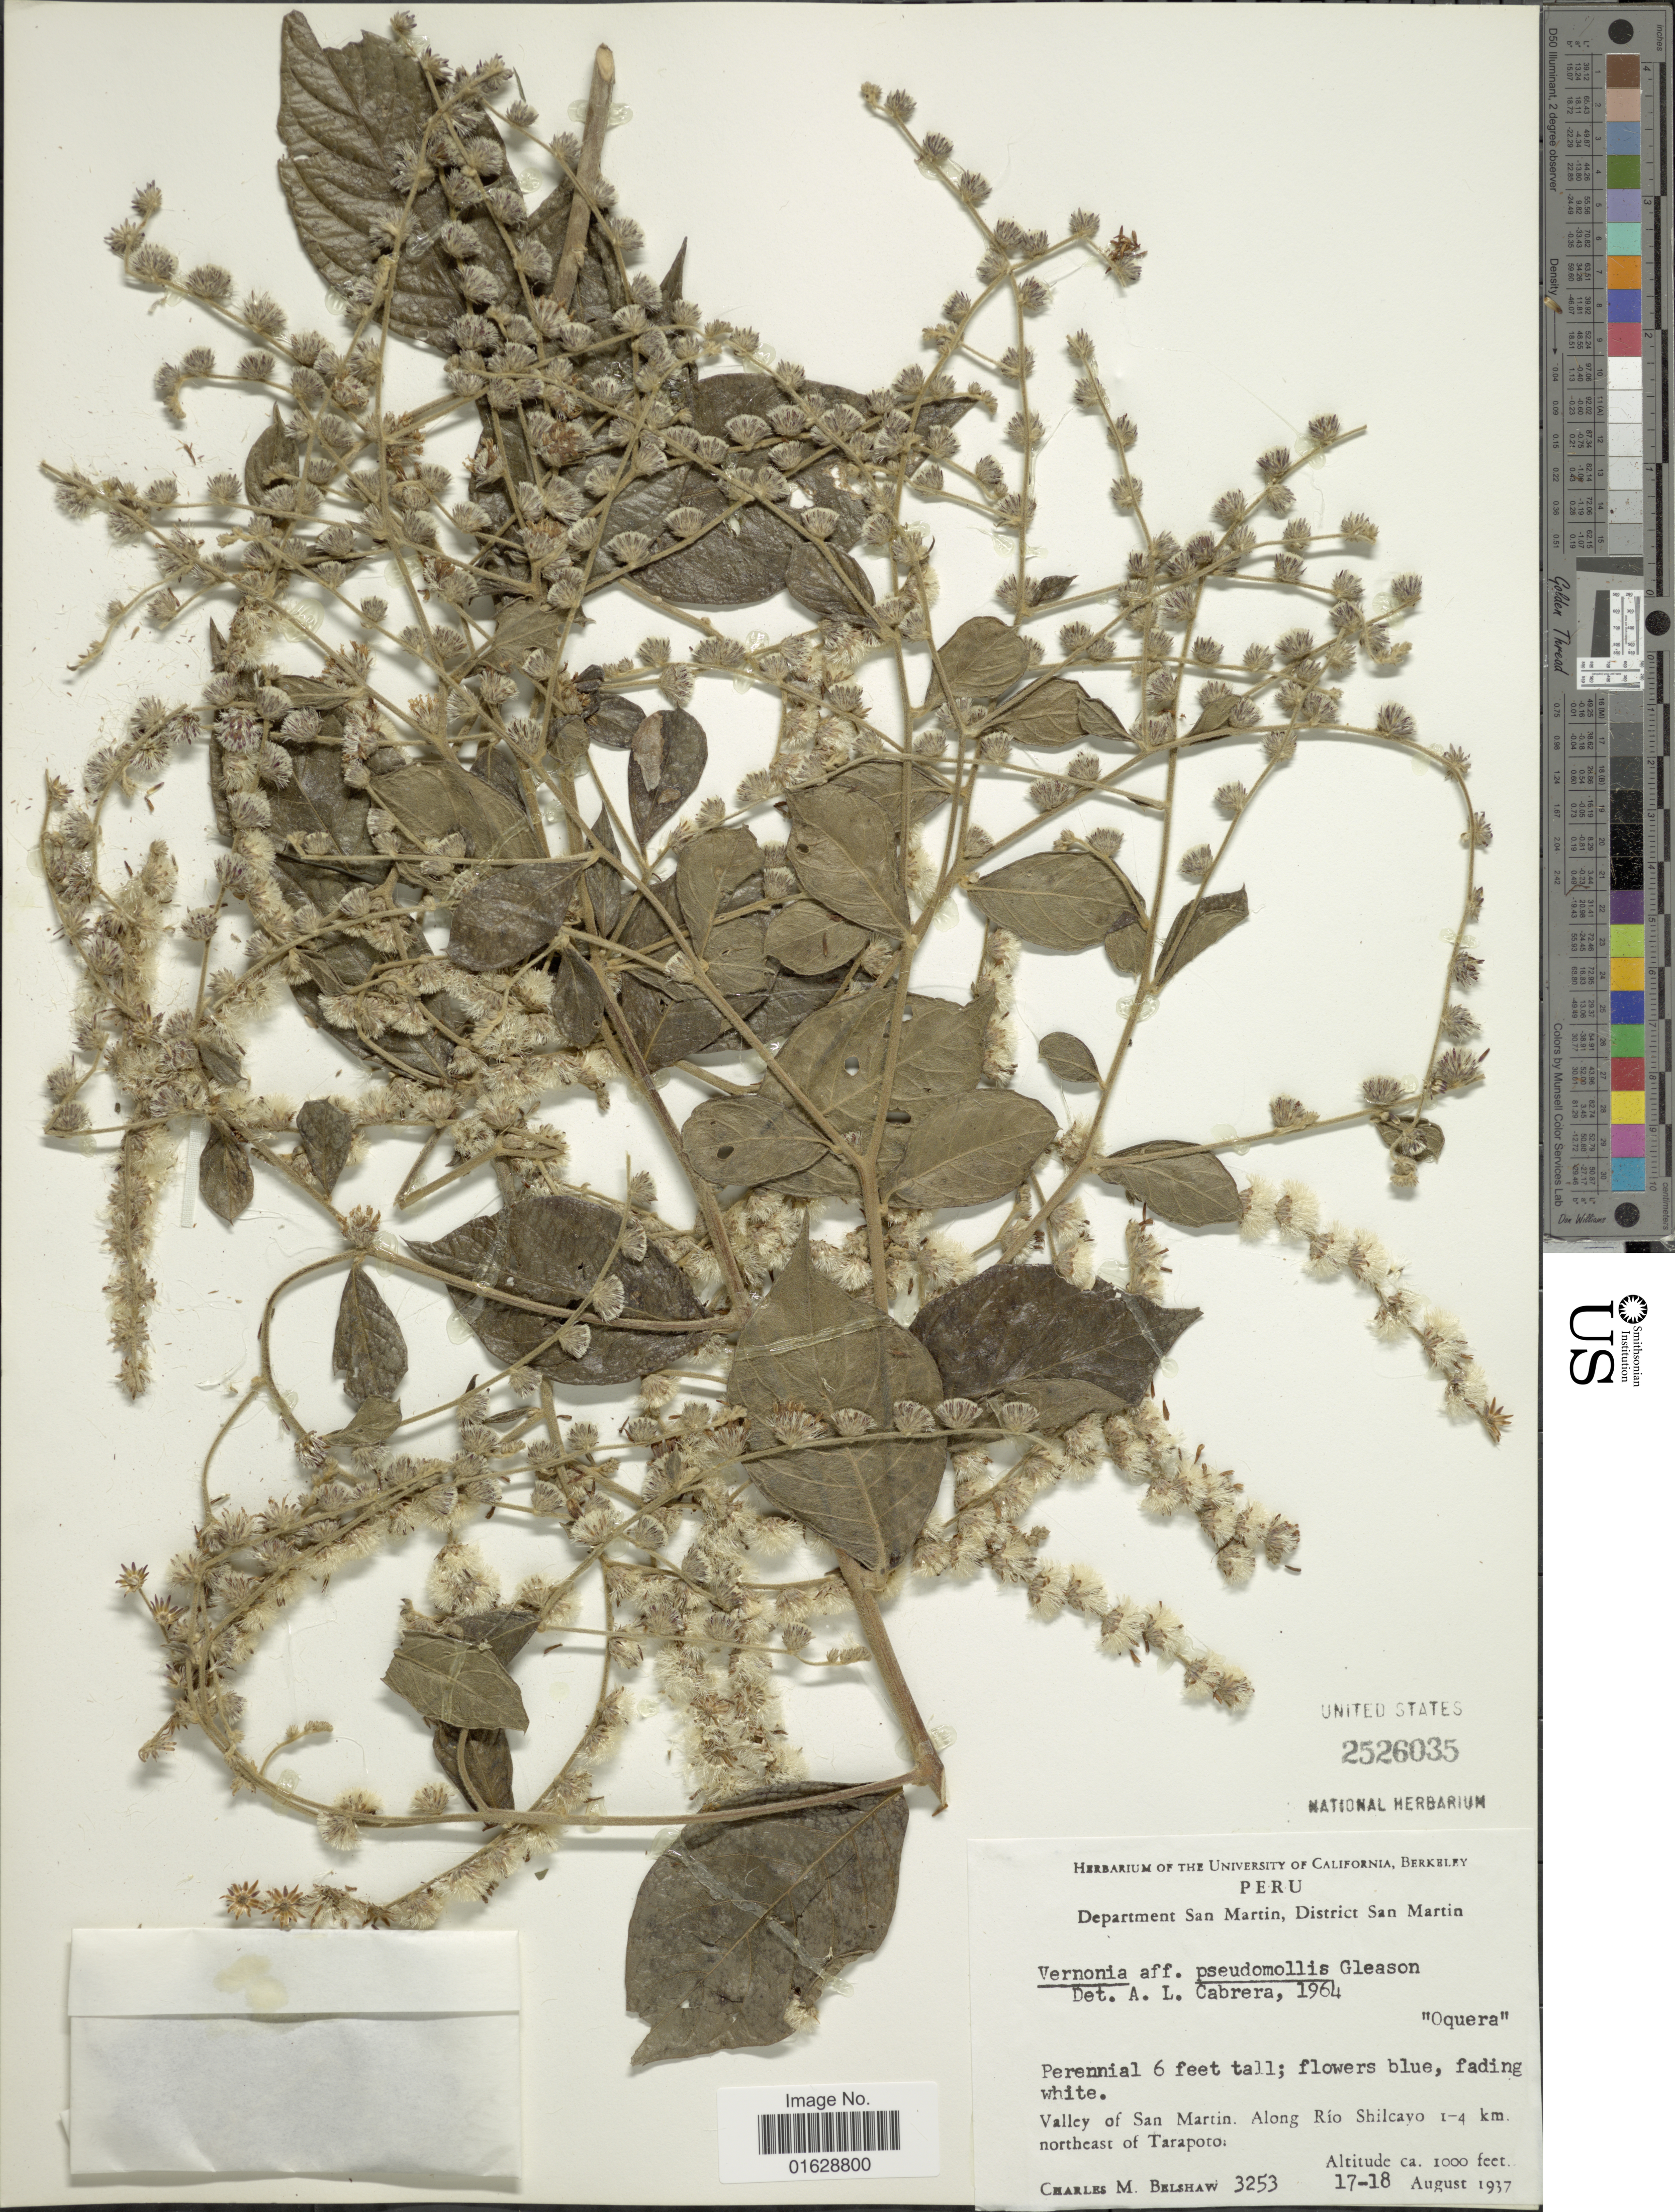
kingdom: Plantae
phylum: Tracheophyta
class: Magnoliopsida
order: Asterales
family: Asteraceae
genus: Lepidaploa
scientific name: Lepidaploa canescens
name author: (Kunth) H. Rob.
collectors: C. Shaw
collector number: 3253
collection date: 1937-08-17/1937-08-18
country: Peru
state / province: San Martín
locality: Valley of San Martin. Along Rio Shilcayo 1-4 km. northwast of Tareapoto.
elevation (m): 305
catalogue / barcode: US 2526035